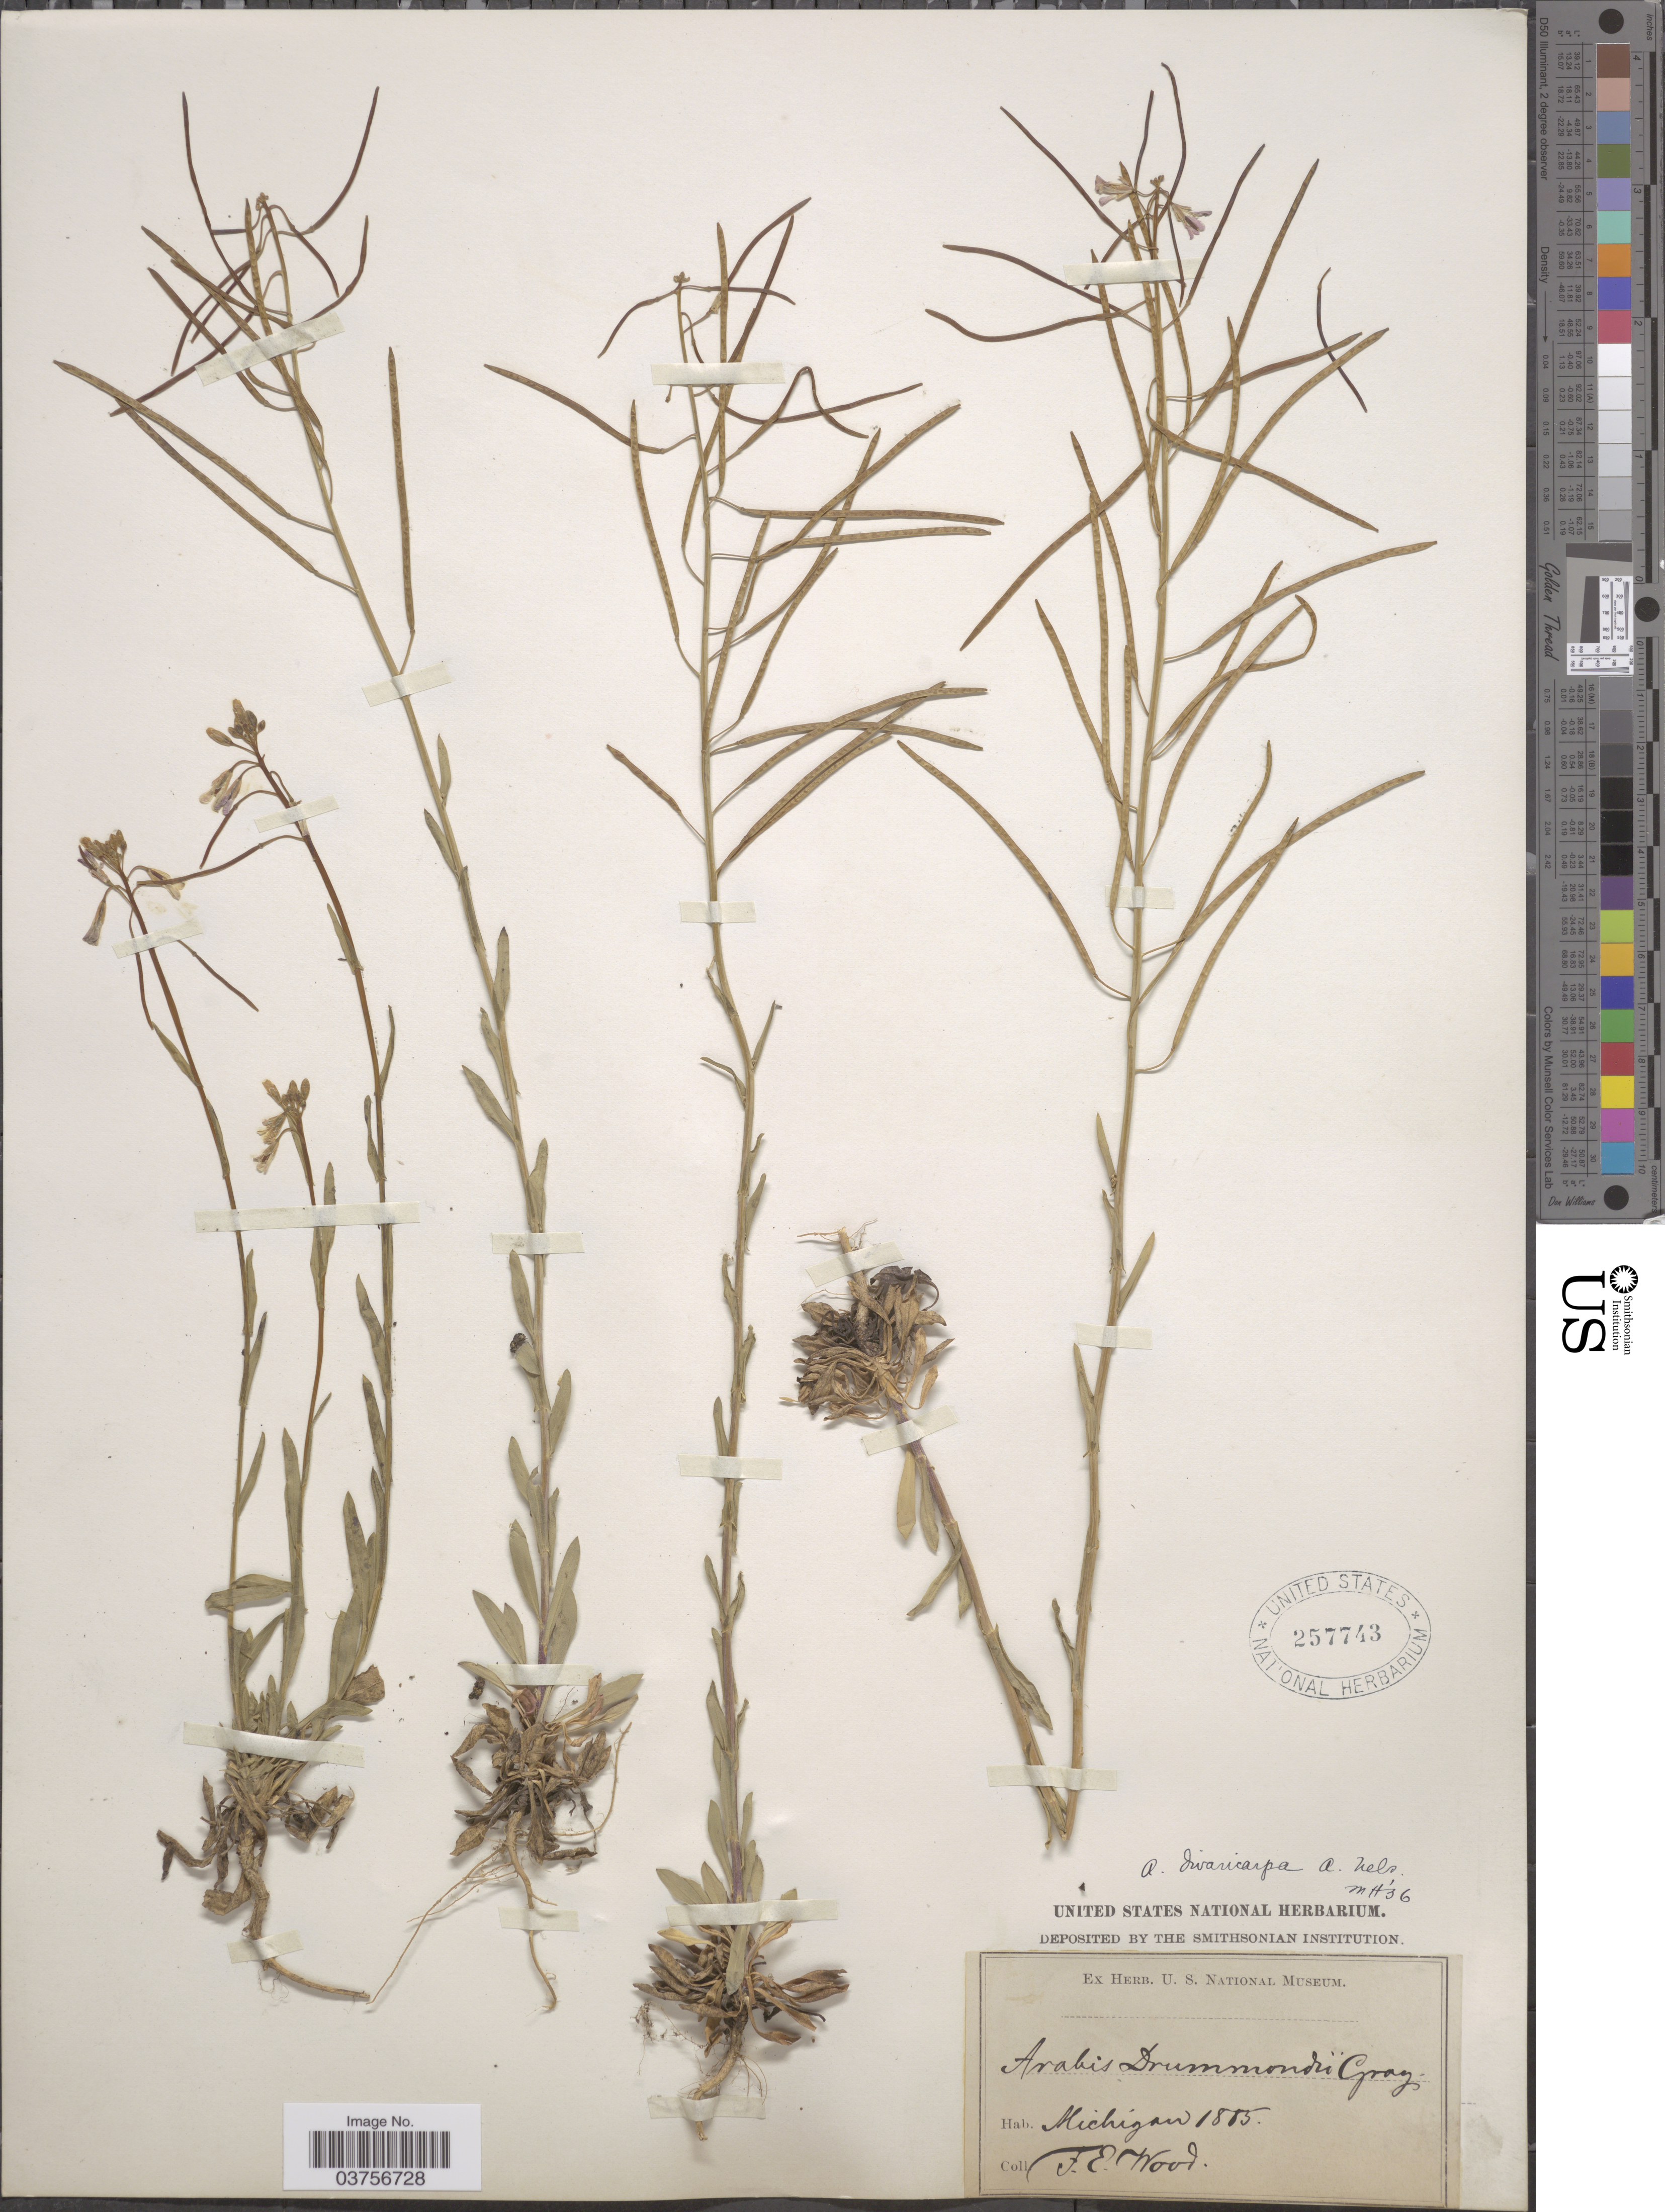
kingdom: Plantae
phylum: Tracheophyta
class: Magnoliopsida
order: Brassicales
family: Brassicaceae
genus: Arabis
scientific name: Arabis divaricarpa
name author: A. Nelson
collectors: F. Wood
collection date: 1885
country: United States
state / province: Michigan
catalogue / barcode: US 257743